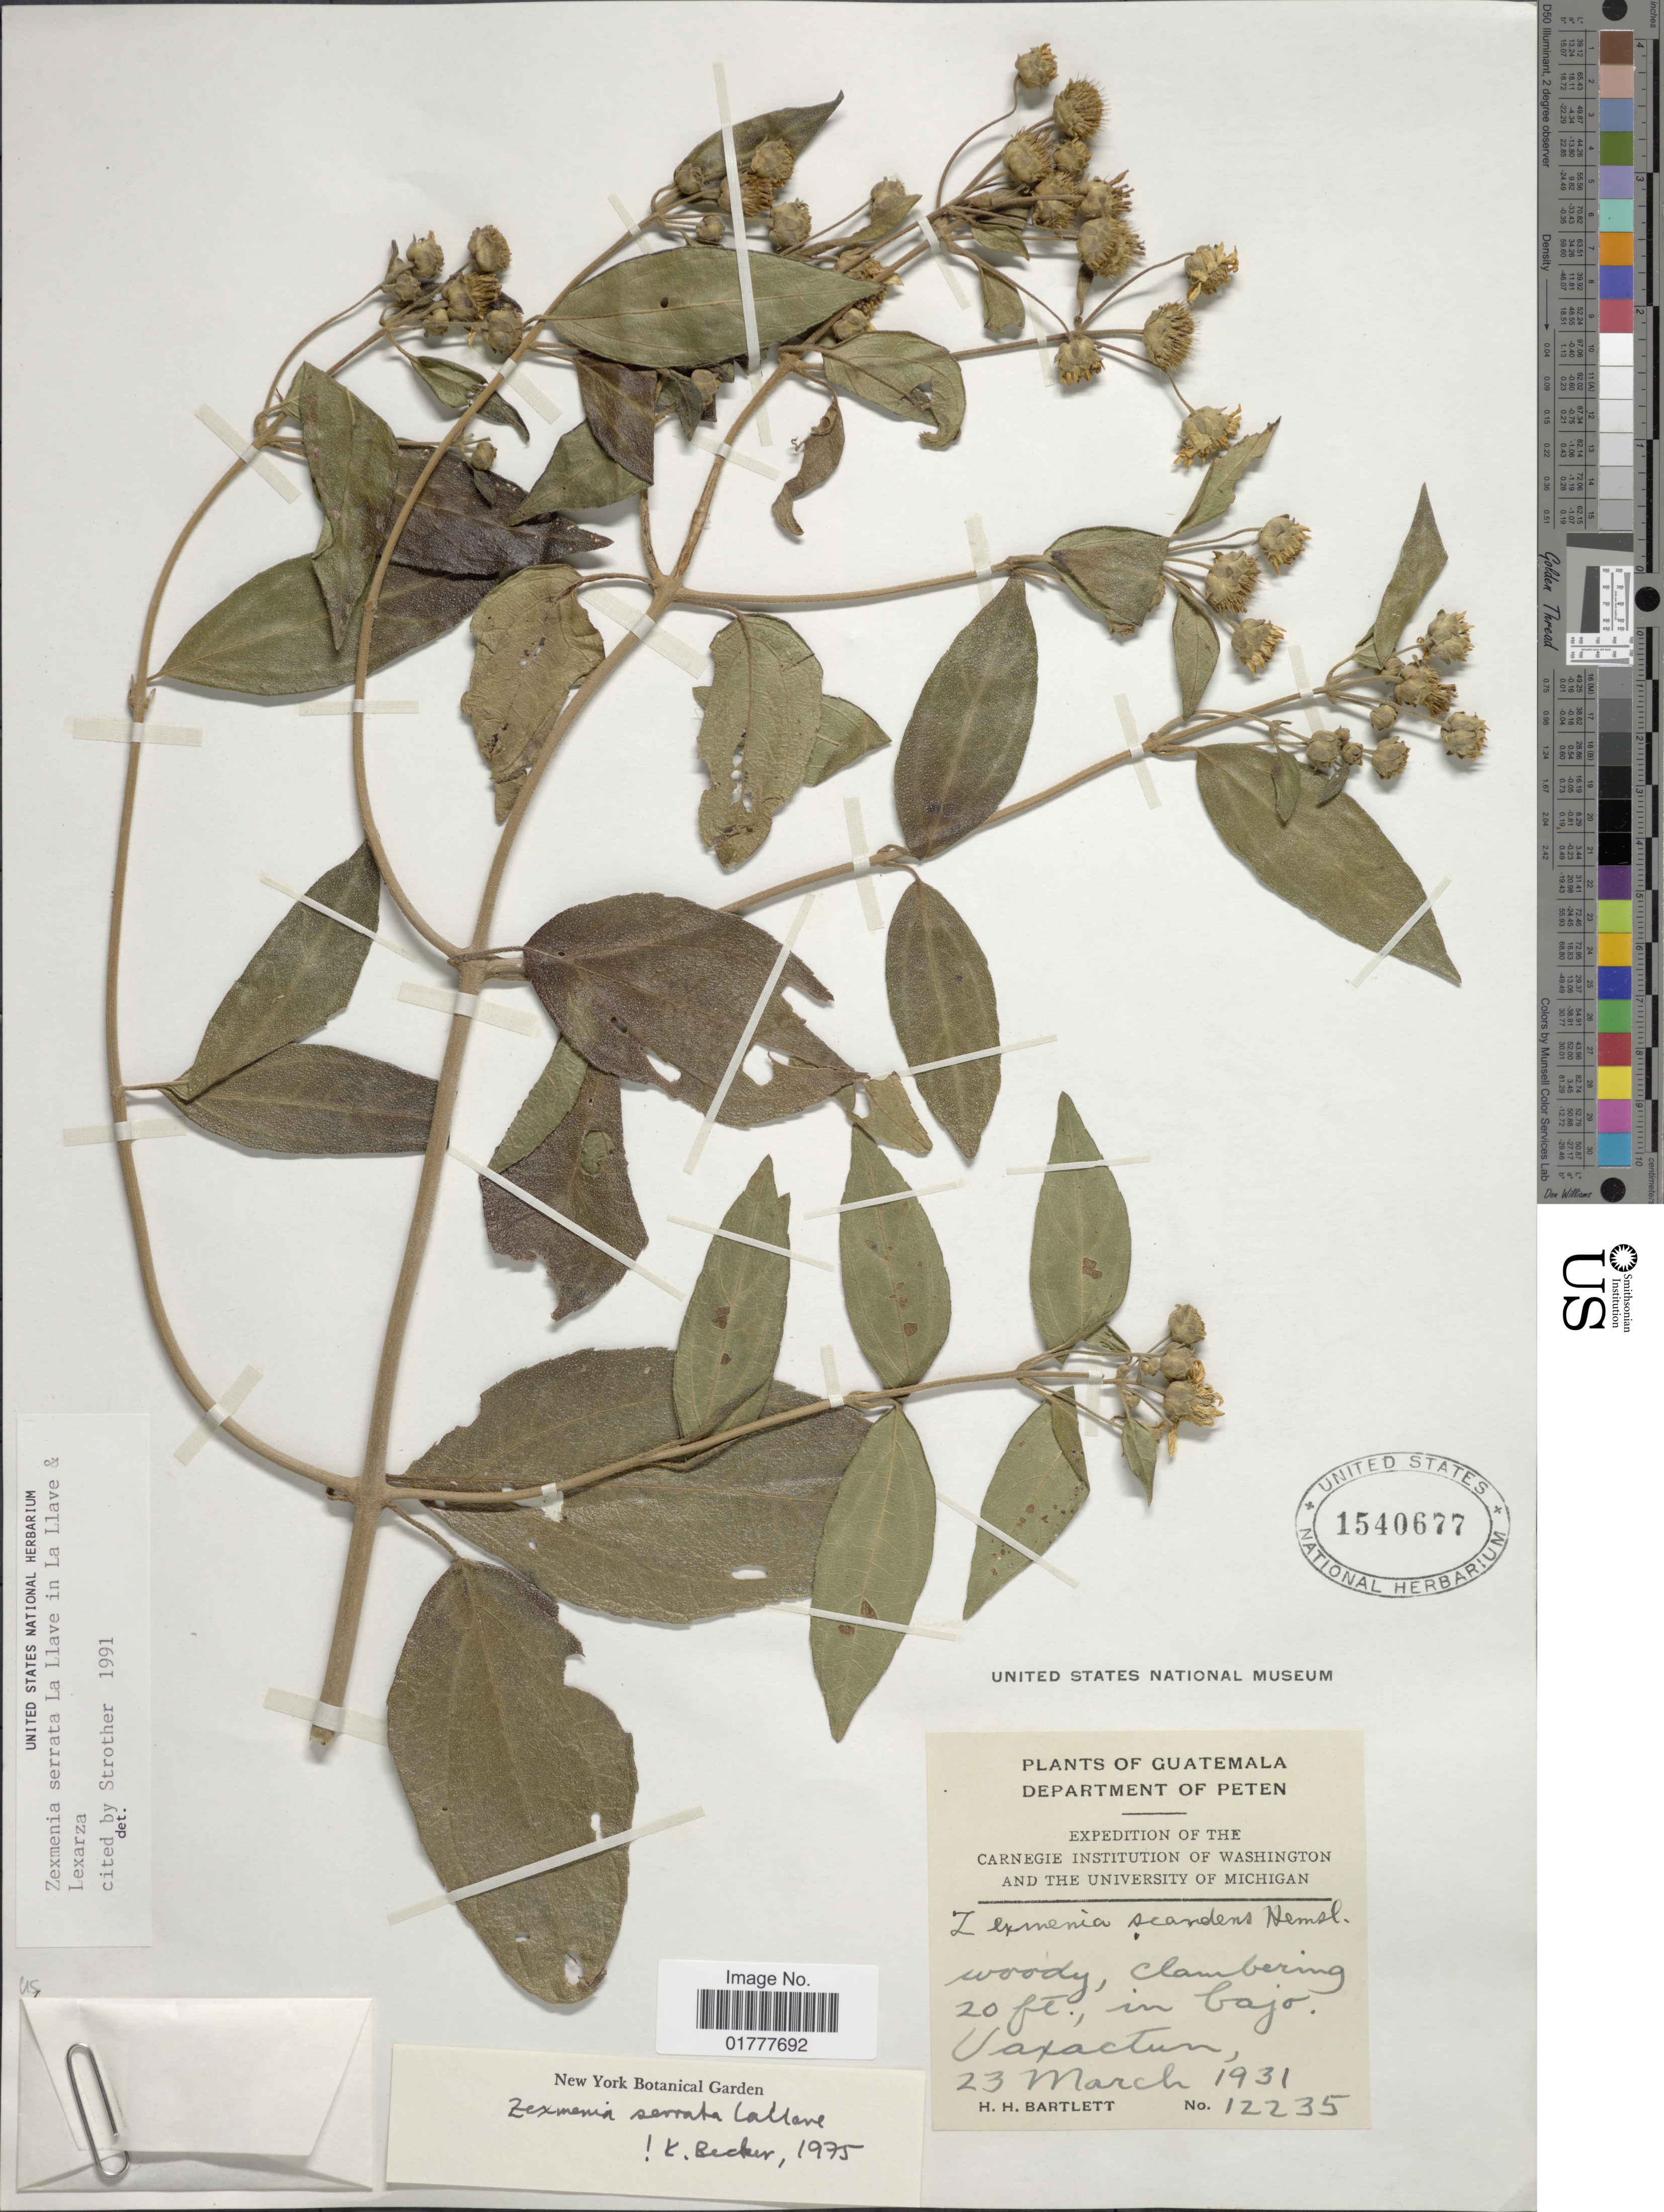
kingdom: Plantae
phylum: Tracheophyta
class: Magnoliopsida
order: Asterales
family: Asteraceae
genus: Zexmenia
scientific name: Zexmenia serrata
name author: La Llave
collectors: H. H. Bartlett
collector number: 12235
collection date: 1931-03-23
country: Guatemala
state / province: El Petén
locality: Department of Peten. Uaxactun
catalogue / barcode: US 1540677